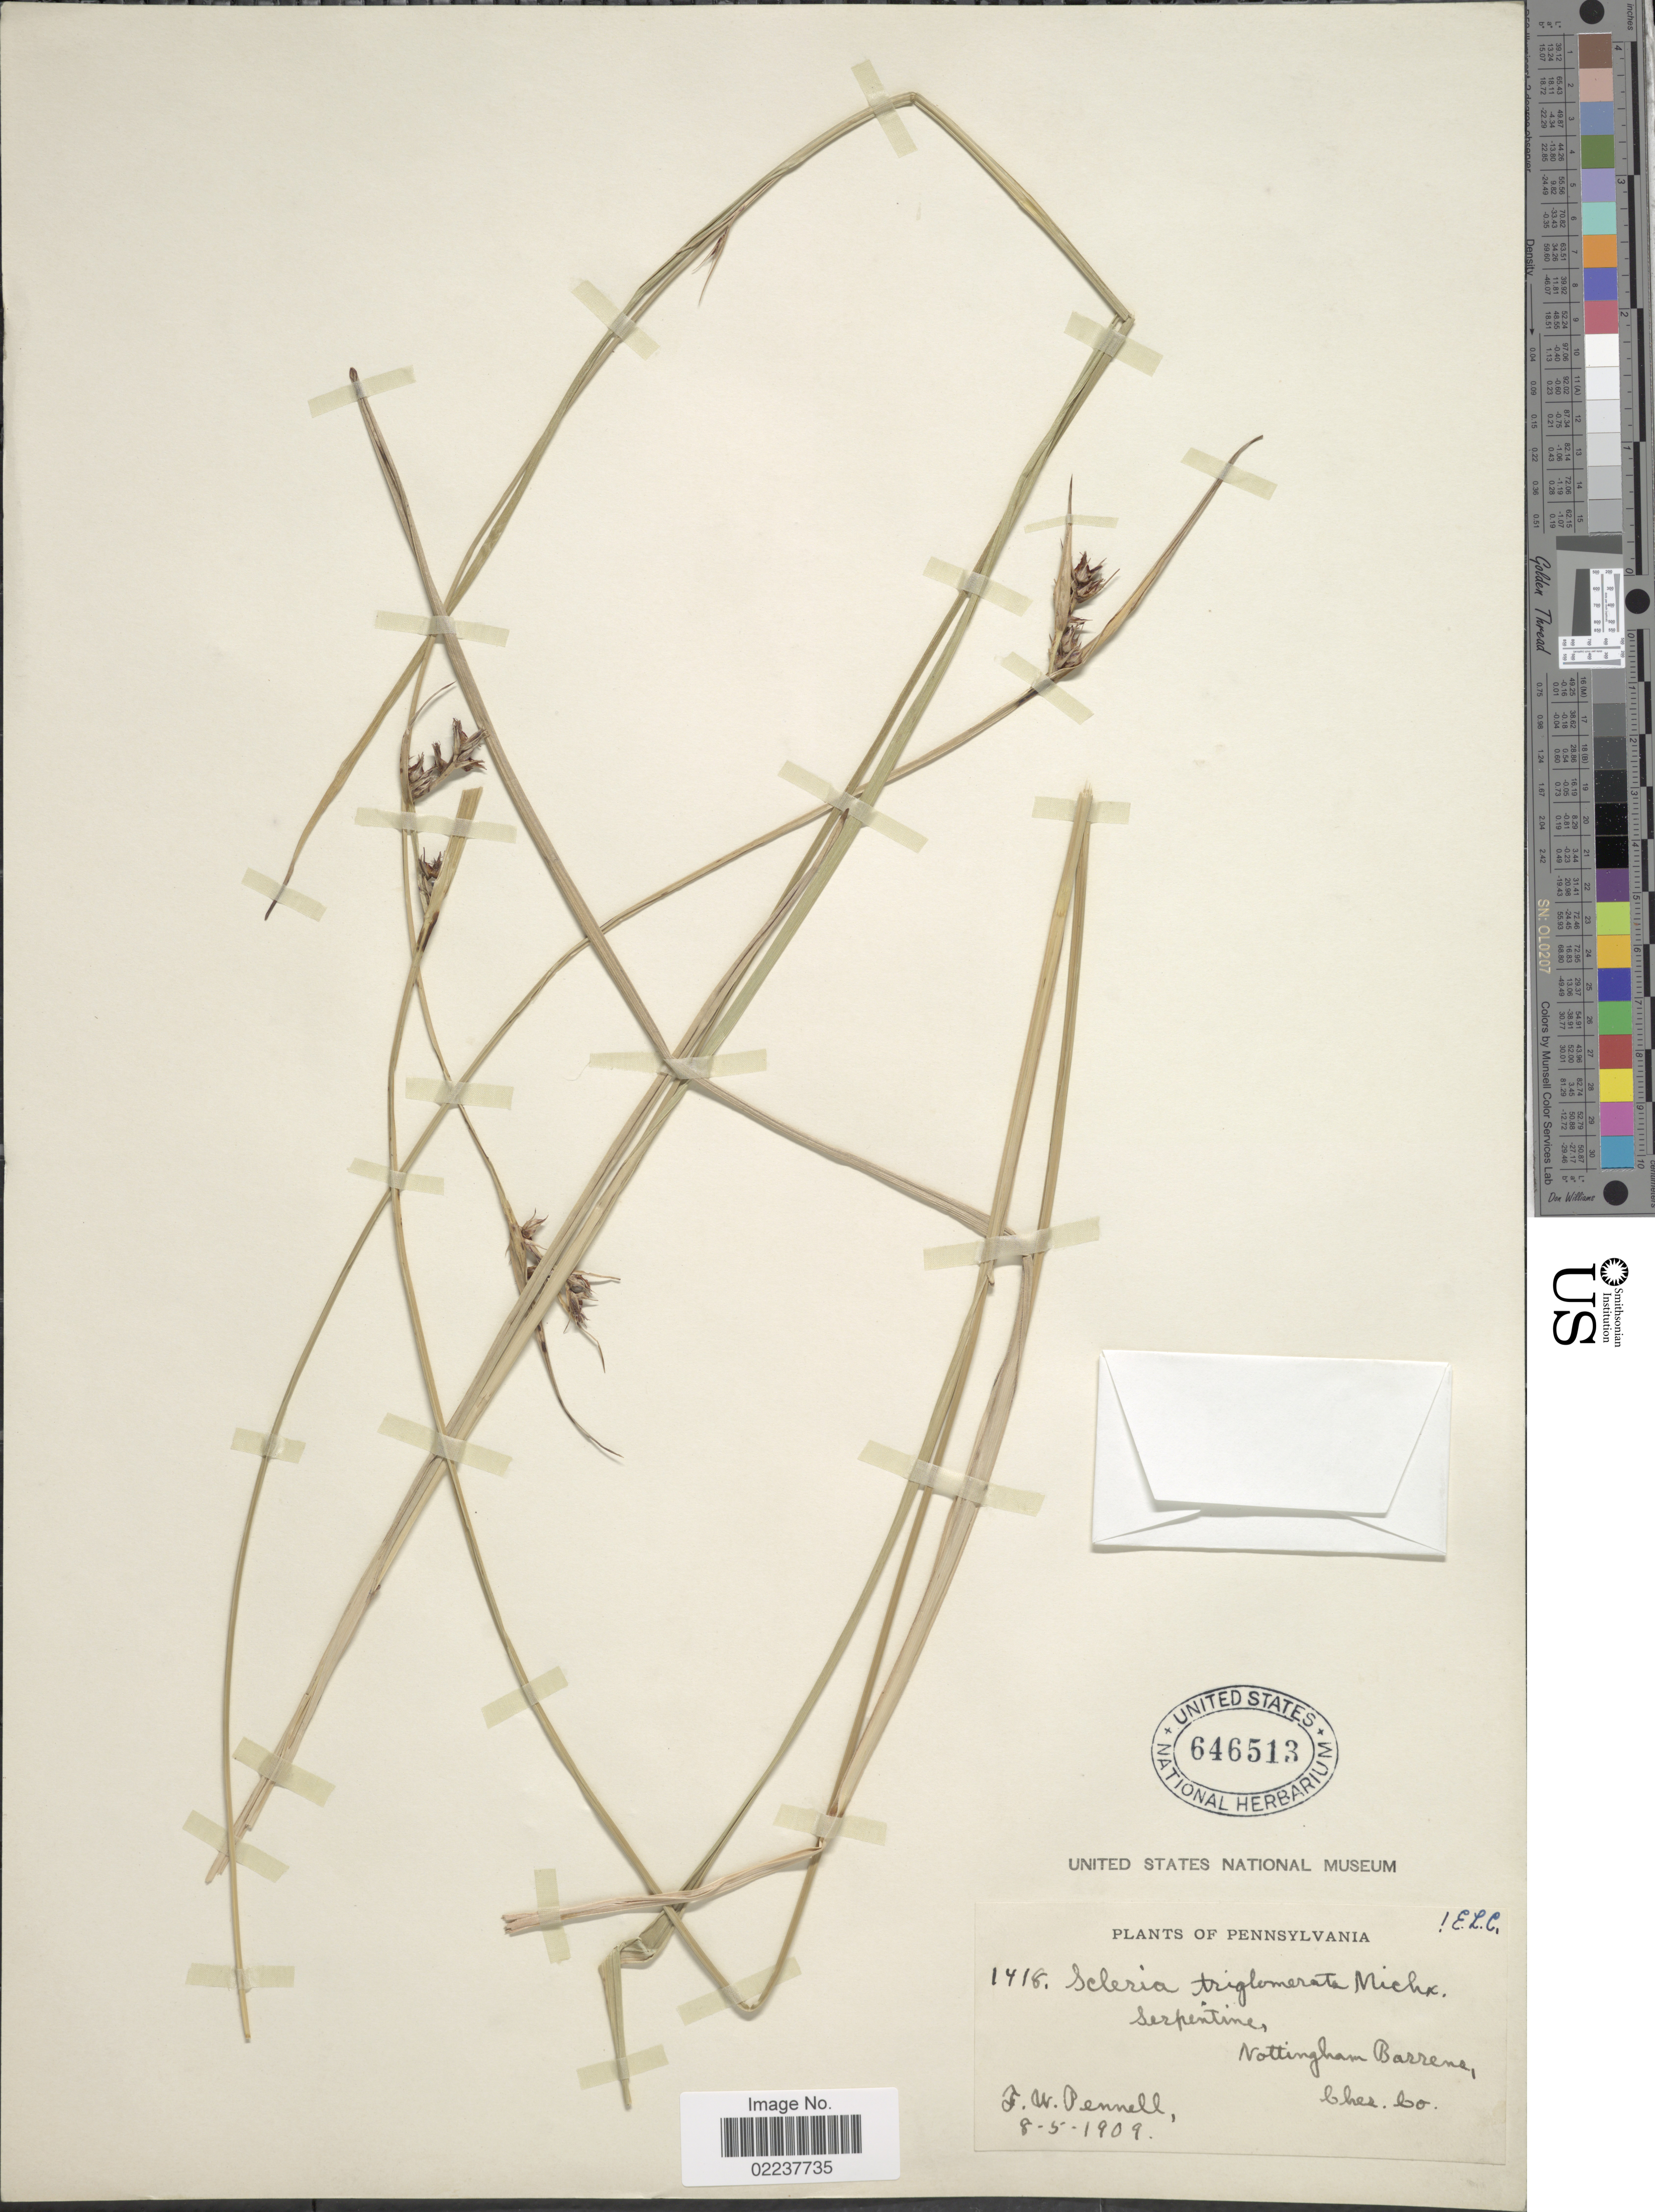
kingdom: Plantae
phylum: Tracheophyta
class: Liliopsida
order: Poales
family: Cyperaceae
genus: Scleria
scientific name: Scleria triglomerata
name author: Michx.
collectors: F. W. Pennell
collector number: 1418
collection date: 1909-08-05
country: United States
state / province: Pennsylvania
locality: Nottingham Barrens, Ches. Co.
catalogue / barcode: US 646513